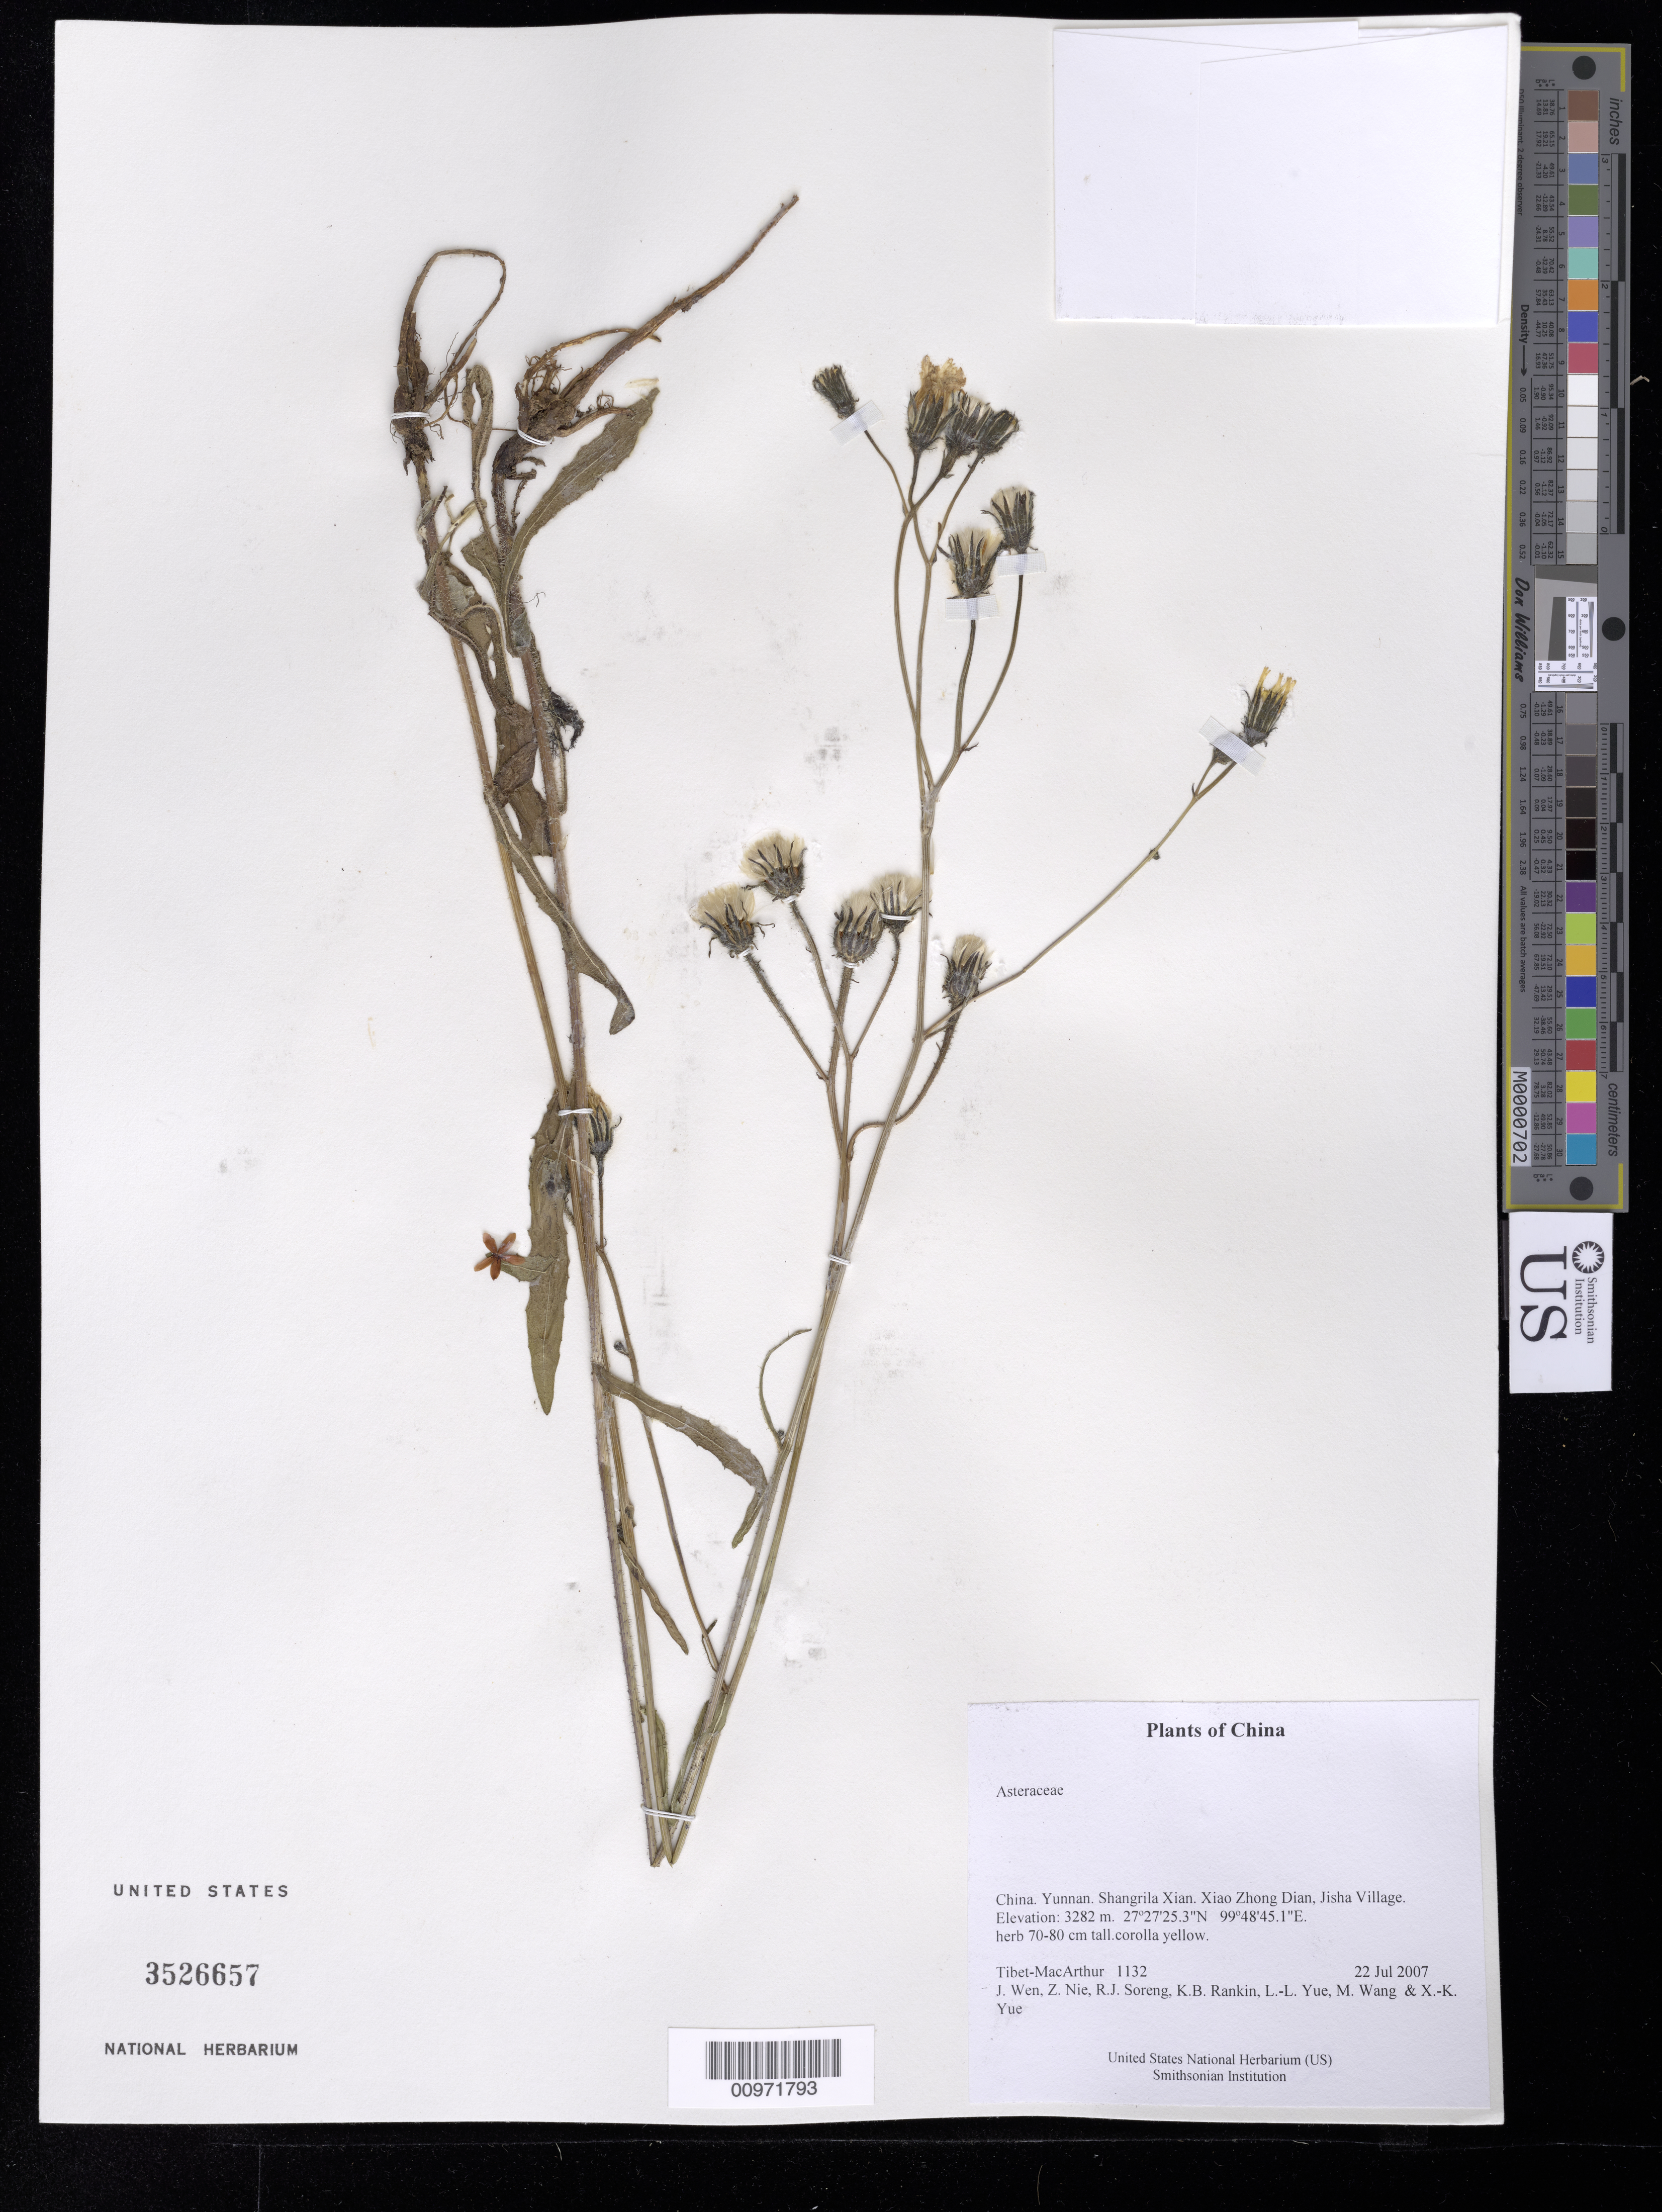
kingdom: Plantae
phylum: Tracheophyta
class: Magnoliopsida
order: Asterales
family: Asteraceae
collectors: Tibet-MacArthur, J. Wen, Z. Nie, R. J. Soreng, K. Rankin, L. Yue, M. Wang & X. Yue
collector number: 1132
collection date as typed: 22 Jul 2007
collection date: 2007-07-22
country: China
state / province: Yunnan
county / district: Shangrila Xian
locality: Xiao Zhong Dian, Jisha Village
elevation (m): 3282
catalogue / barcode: US 3526657